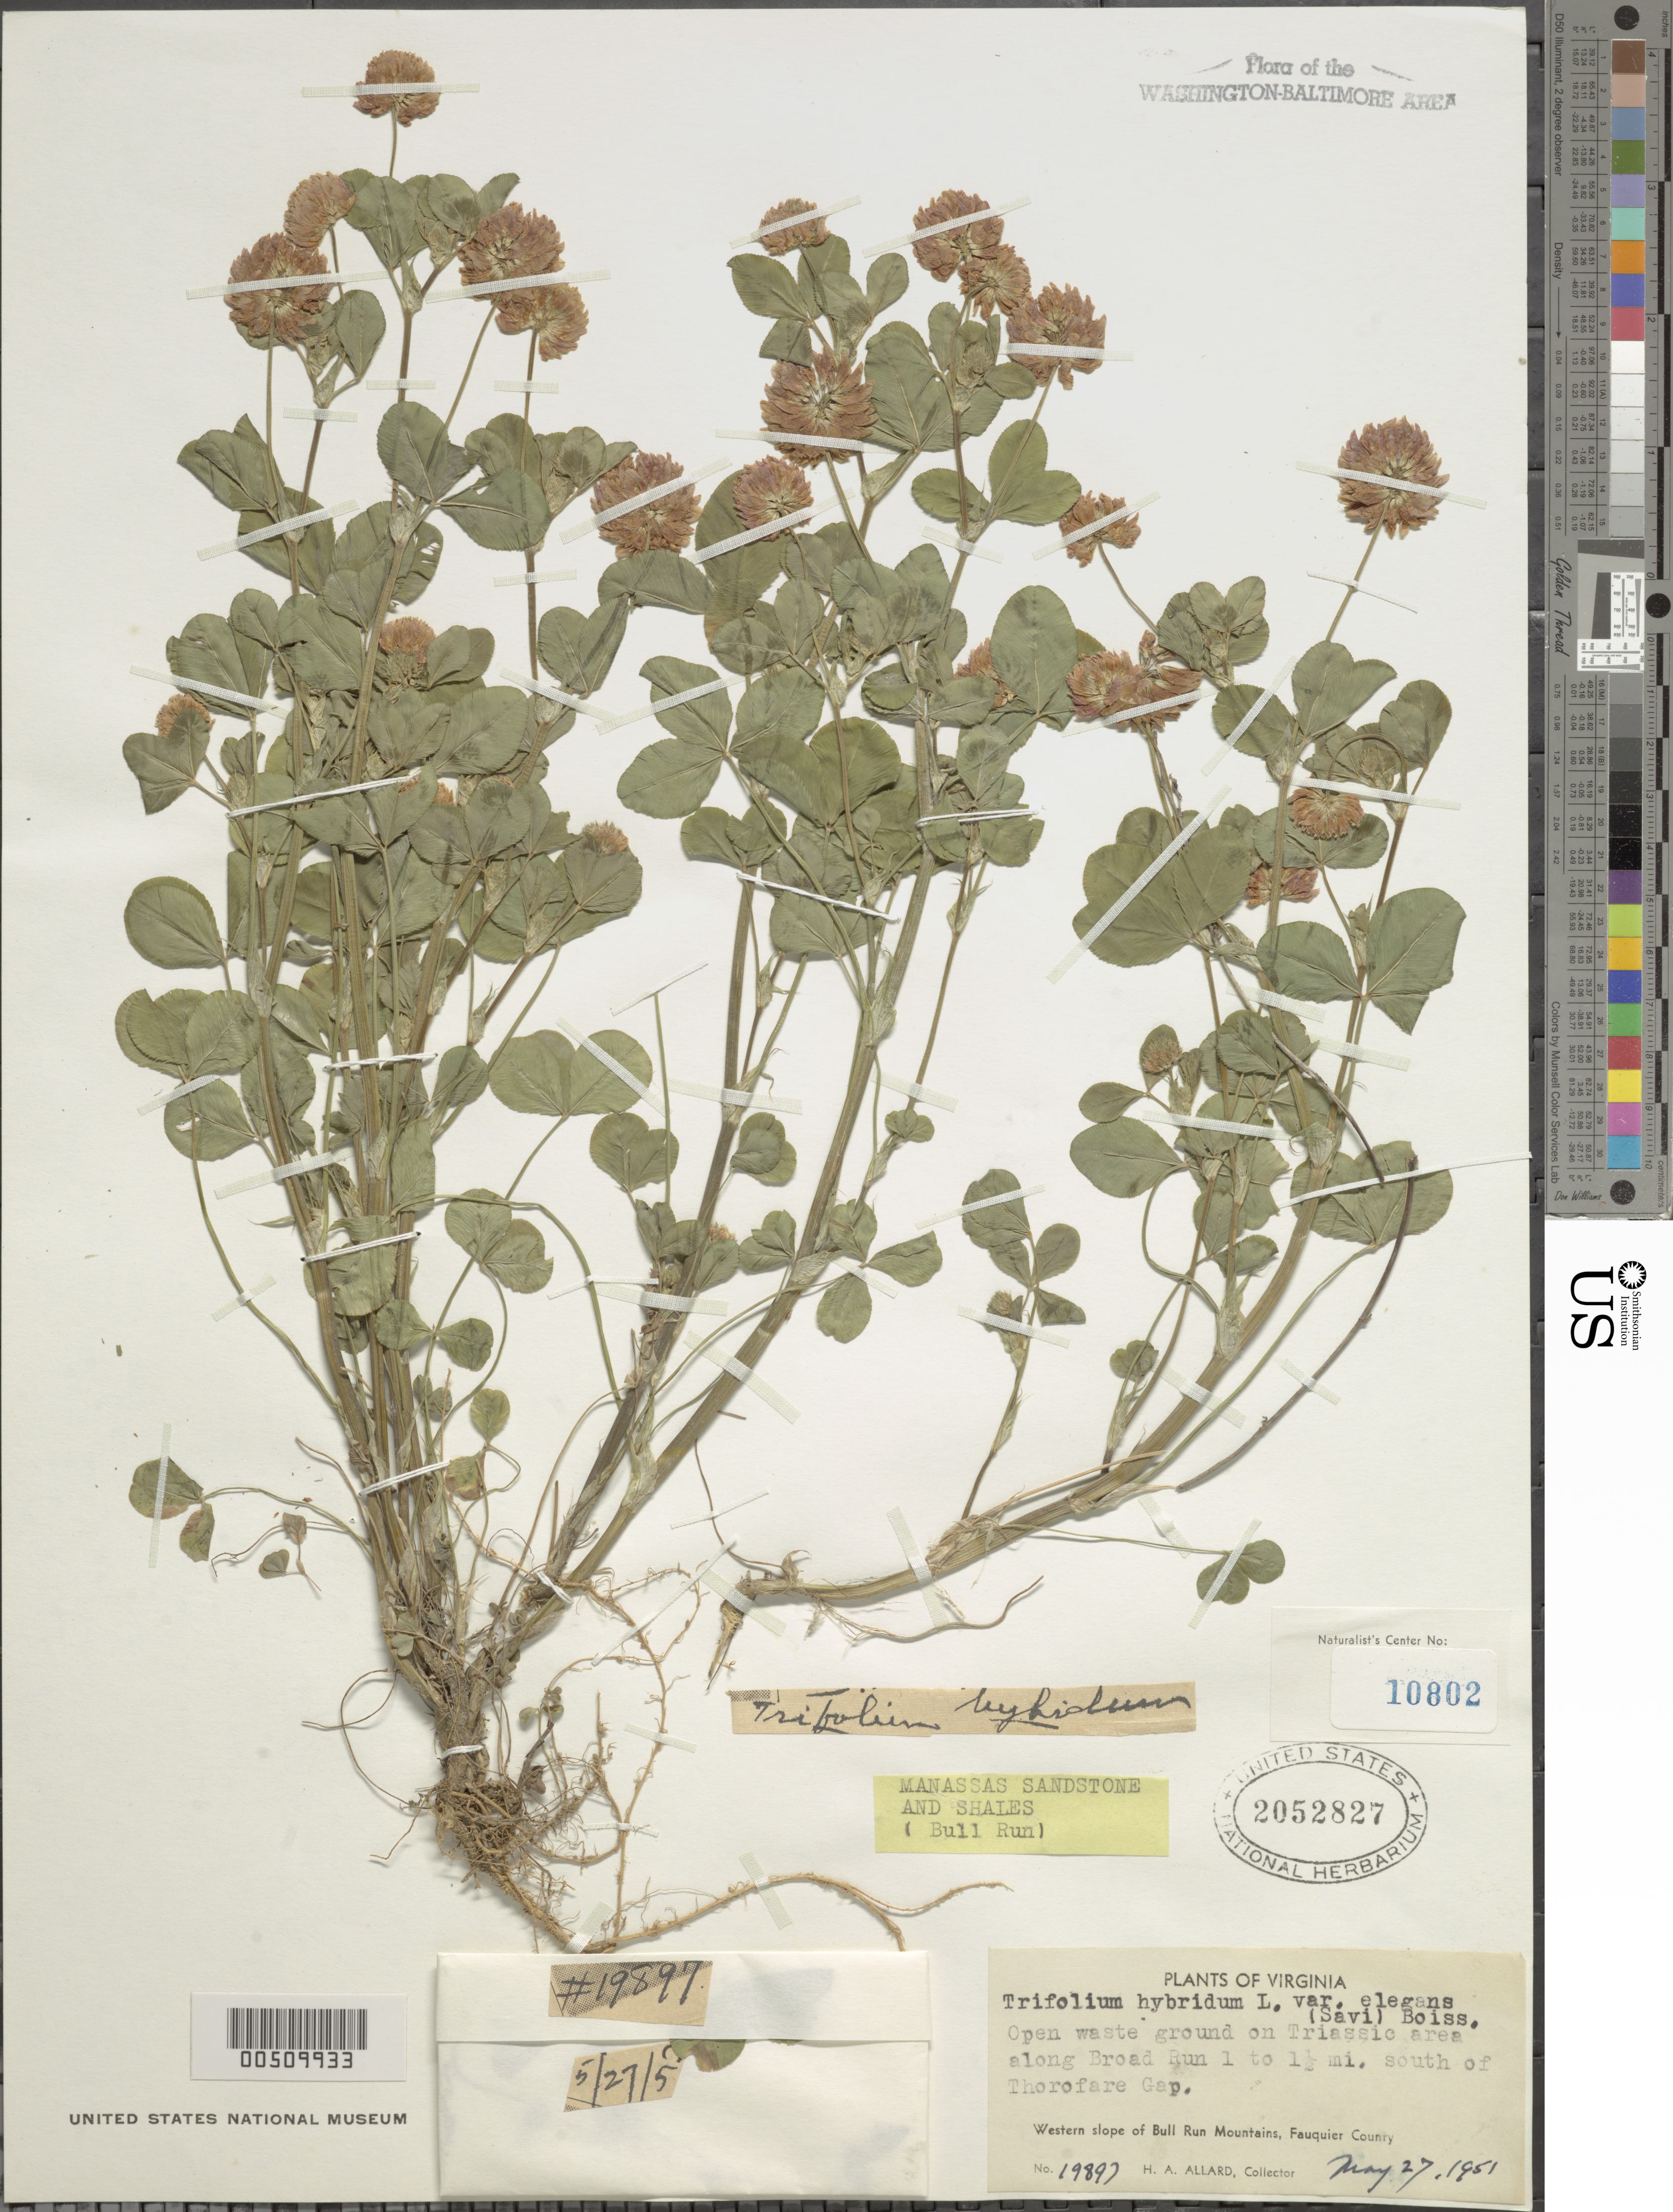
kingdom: Plantae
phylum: Tracheophyta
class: Magnoliopsida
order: Fabales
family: Fabaceae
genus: Trifolium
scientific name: Trifolium hybridum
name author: L.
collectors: H. A. Allard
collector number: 19897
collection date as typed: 27 May 1951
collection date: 1951-05-27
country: United States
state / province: Virginia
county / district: Fauquier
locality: Bull Run Mts., Broad Run,1 mi. S of Thorofare Gap Bull Run Mts.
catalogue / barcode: US 2052827